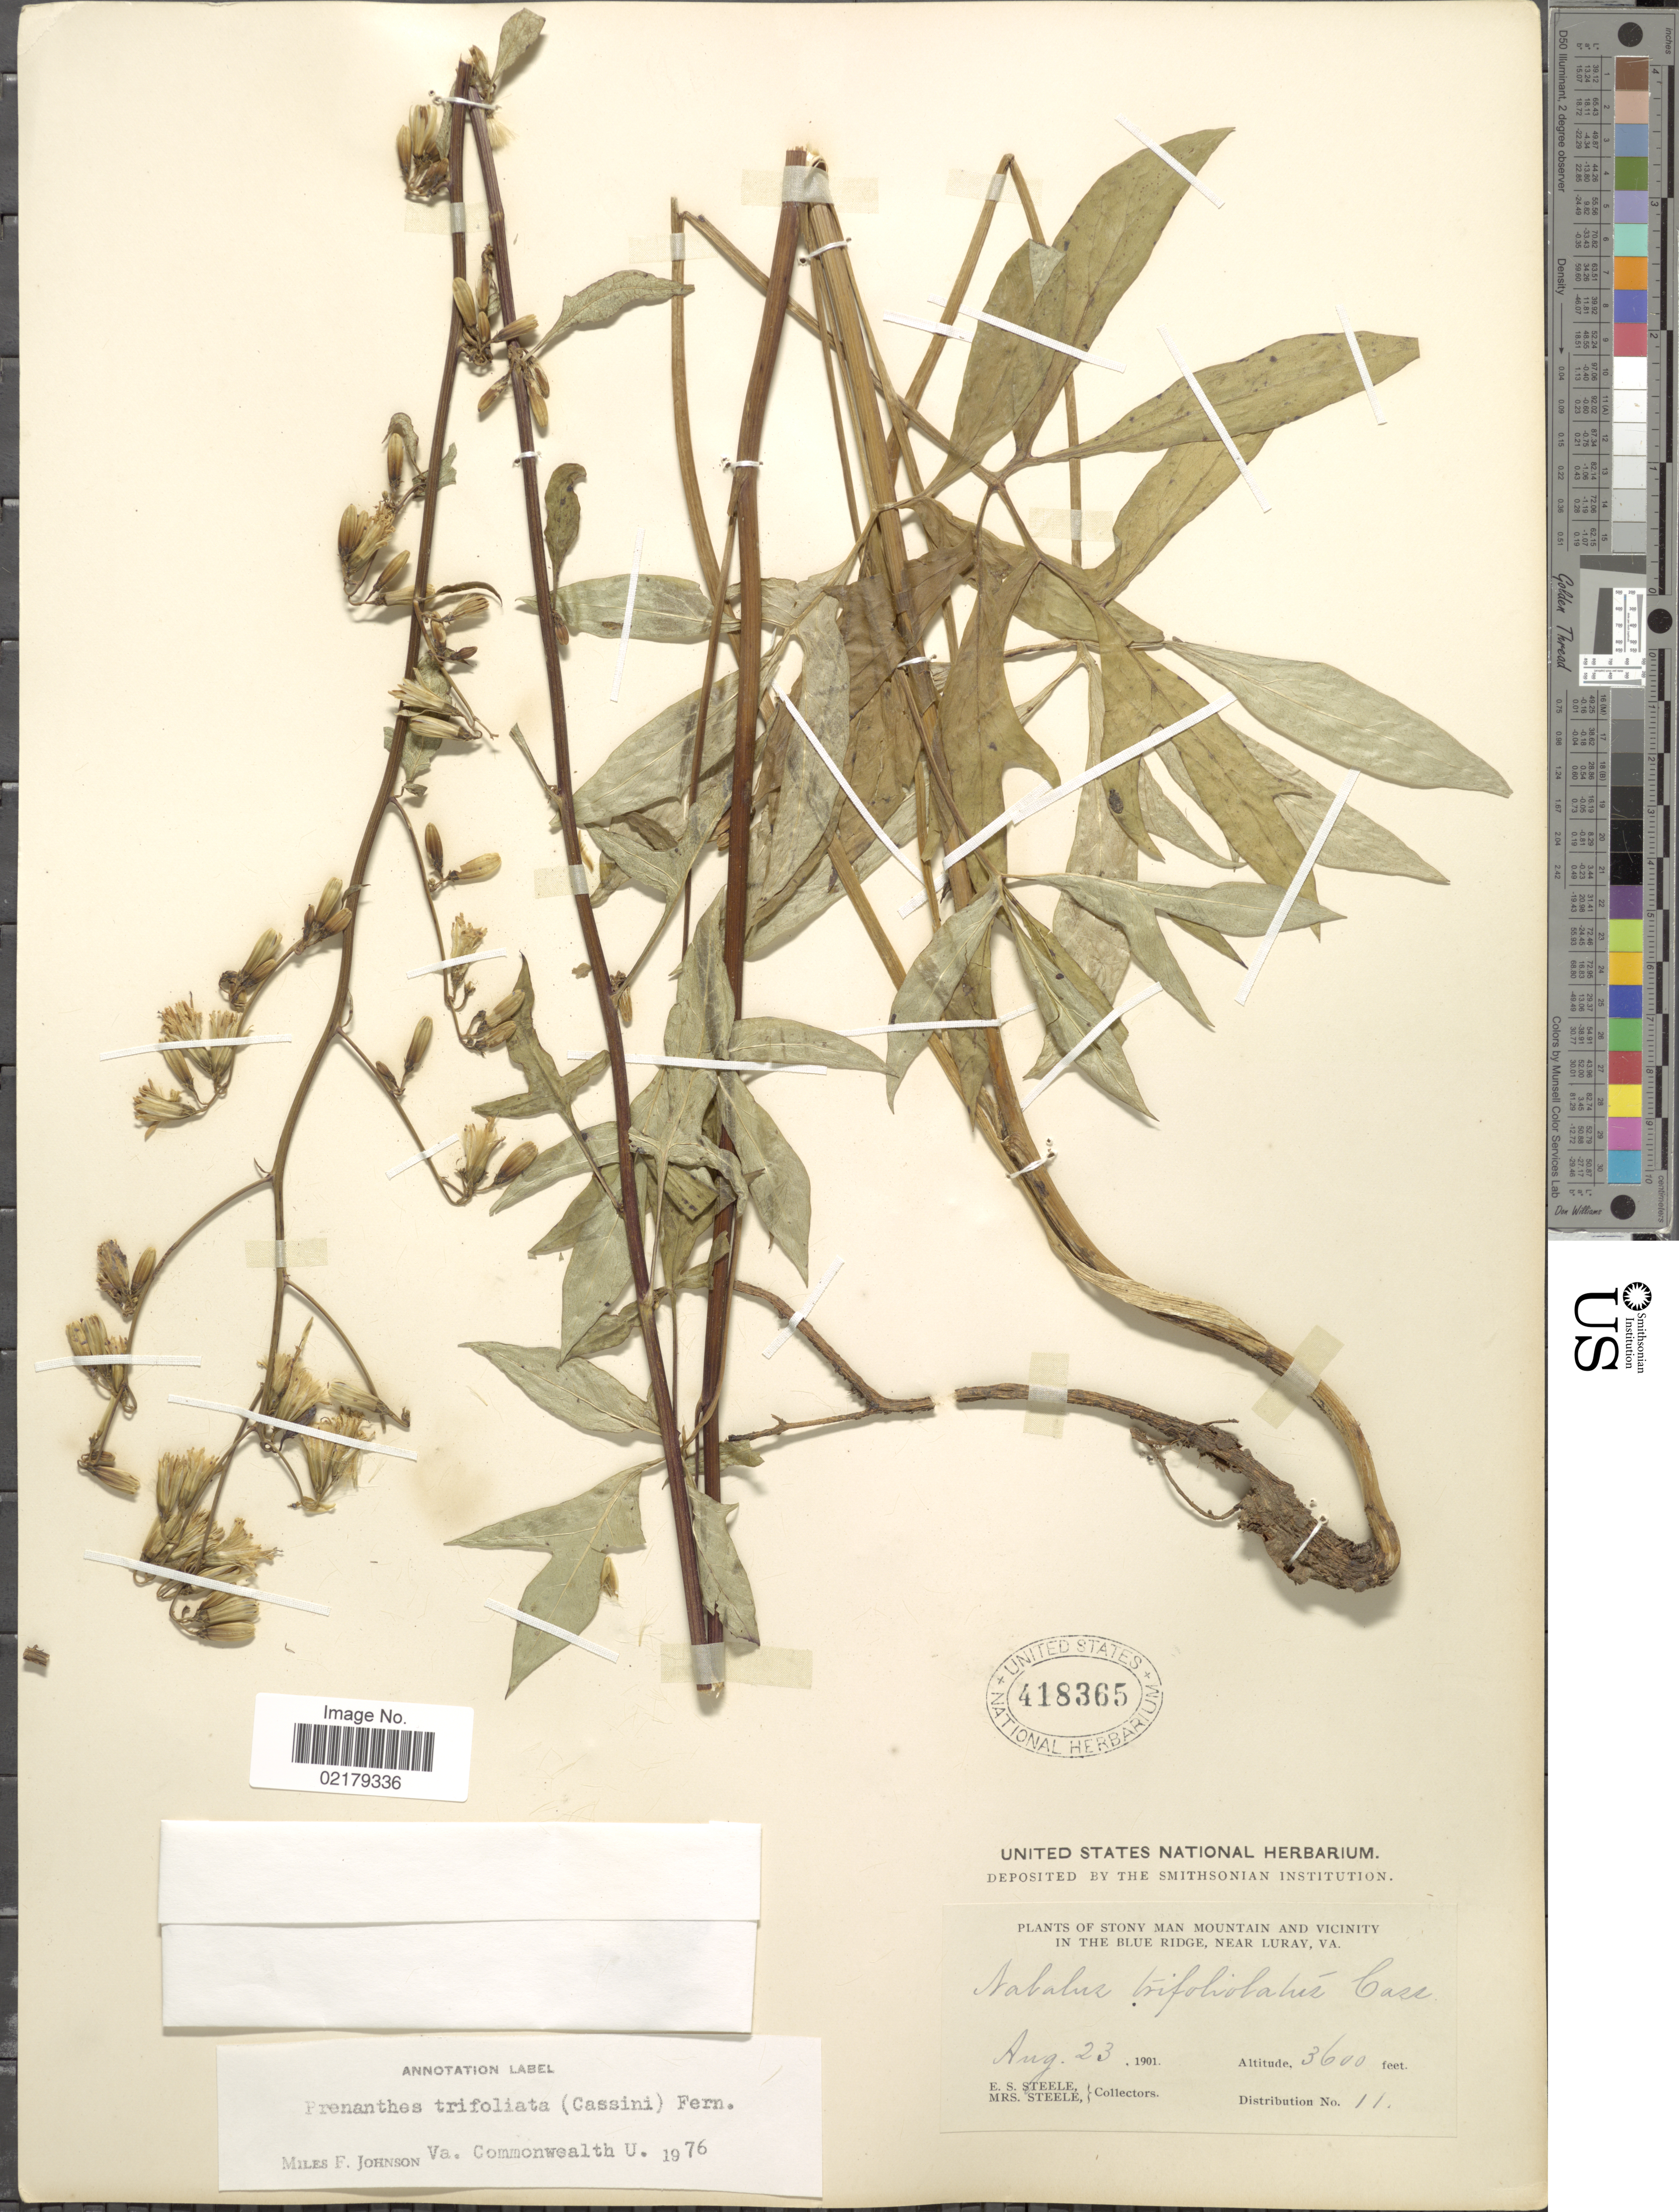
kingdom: Plantae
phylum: Tracheophyta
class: Magnoliopsida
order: Asterales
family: Asteraceae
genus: Nabalus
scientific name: Nabalus trifoliolatus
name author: Cass.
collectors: E. Steele & Mrs. E. S. Steele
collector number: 11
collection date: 1901-08-23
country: United States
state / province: Virginia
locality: Stony Man Mountain and Vicinity in the Bkue Ridge, near Luray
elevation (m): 1097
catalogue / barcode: US 418365